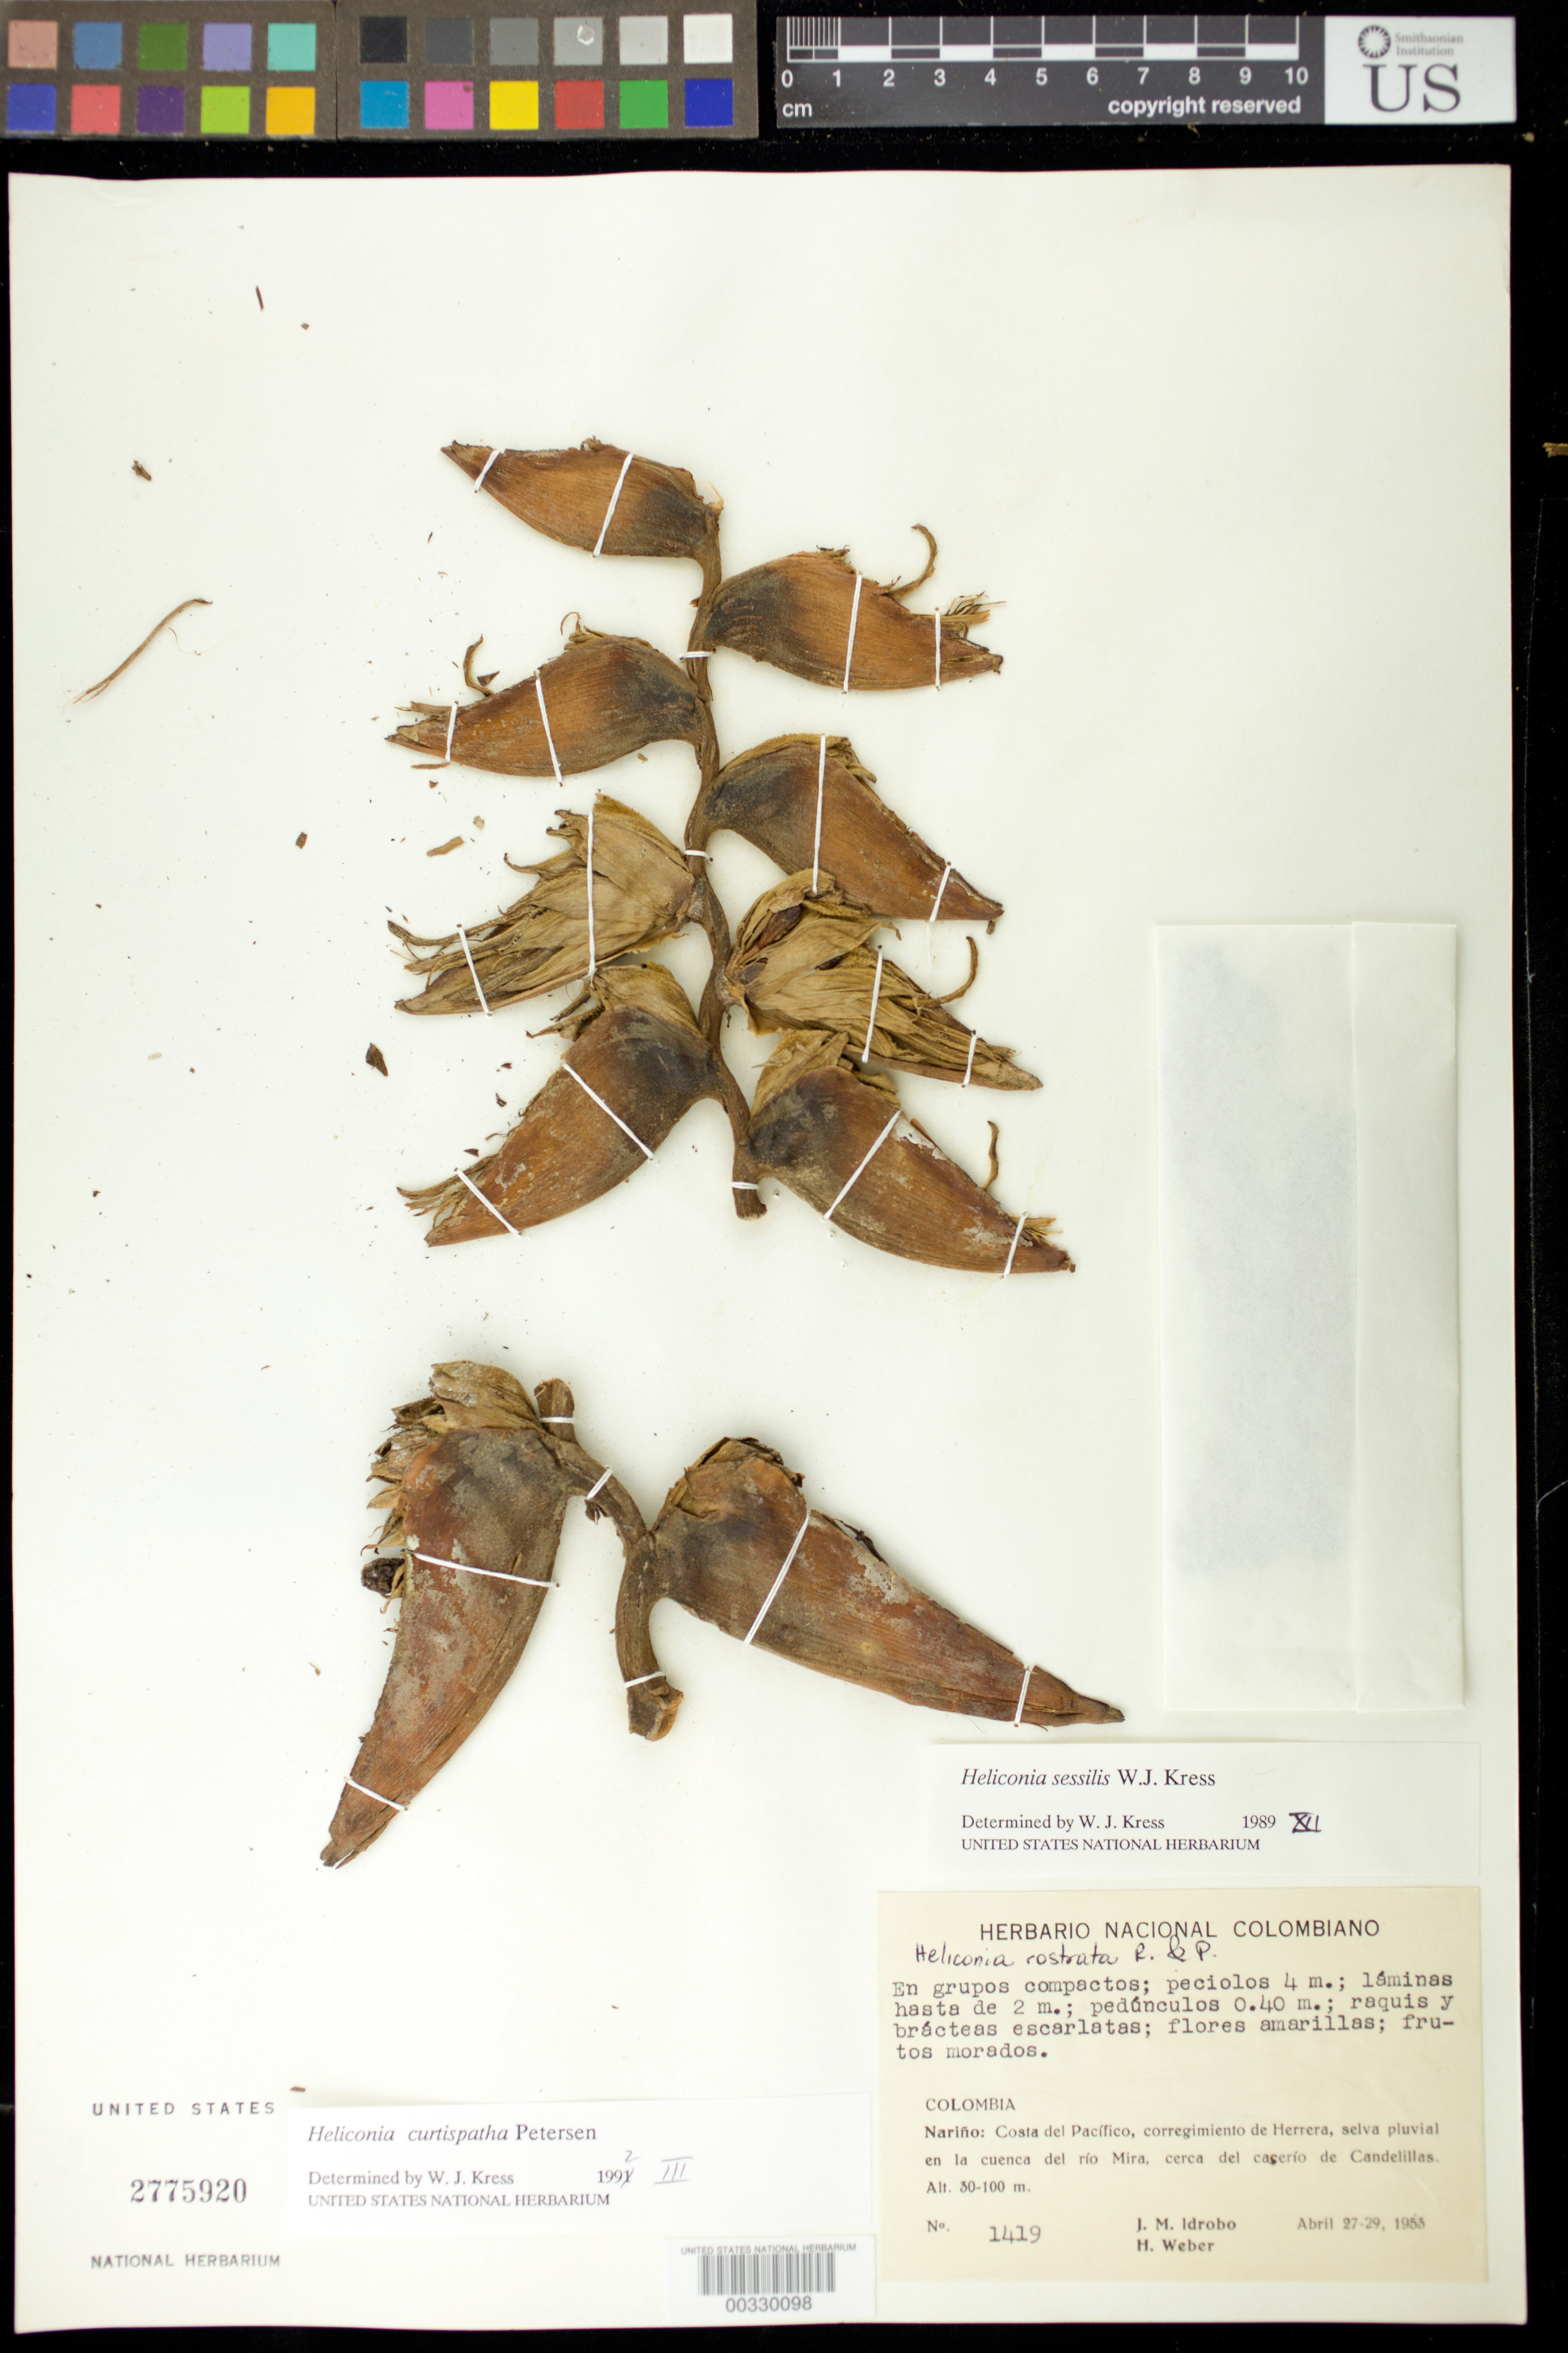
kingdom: Plantae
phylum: Tracheophyta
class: Liliopsida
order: Zingiberales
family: Heliconiaceae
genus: Heliconia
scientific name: Heliconia curtispatha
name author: Petersen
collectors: J. M. Idrobo & H. Weber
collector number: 1419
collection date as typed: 27 Apr 1953 to 29 Apr 1953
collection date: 1953-04-27/1953-04-29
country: Colombia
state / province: Nariño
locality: Pacific Coast, Corregimiento de Herrera, rain forest in Basin of Rio Mira, near Candelillas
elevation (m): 30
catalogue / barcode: US 2775920